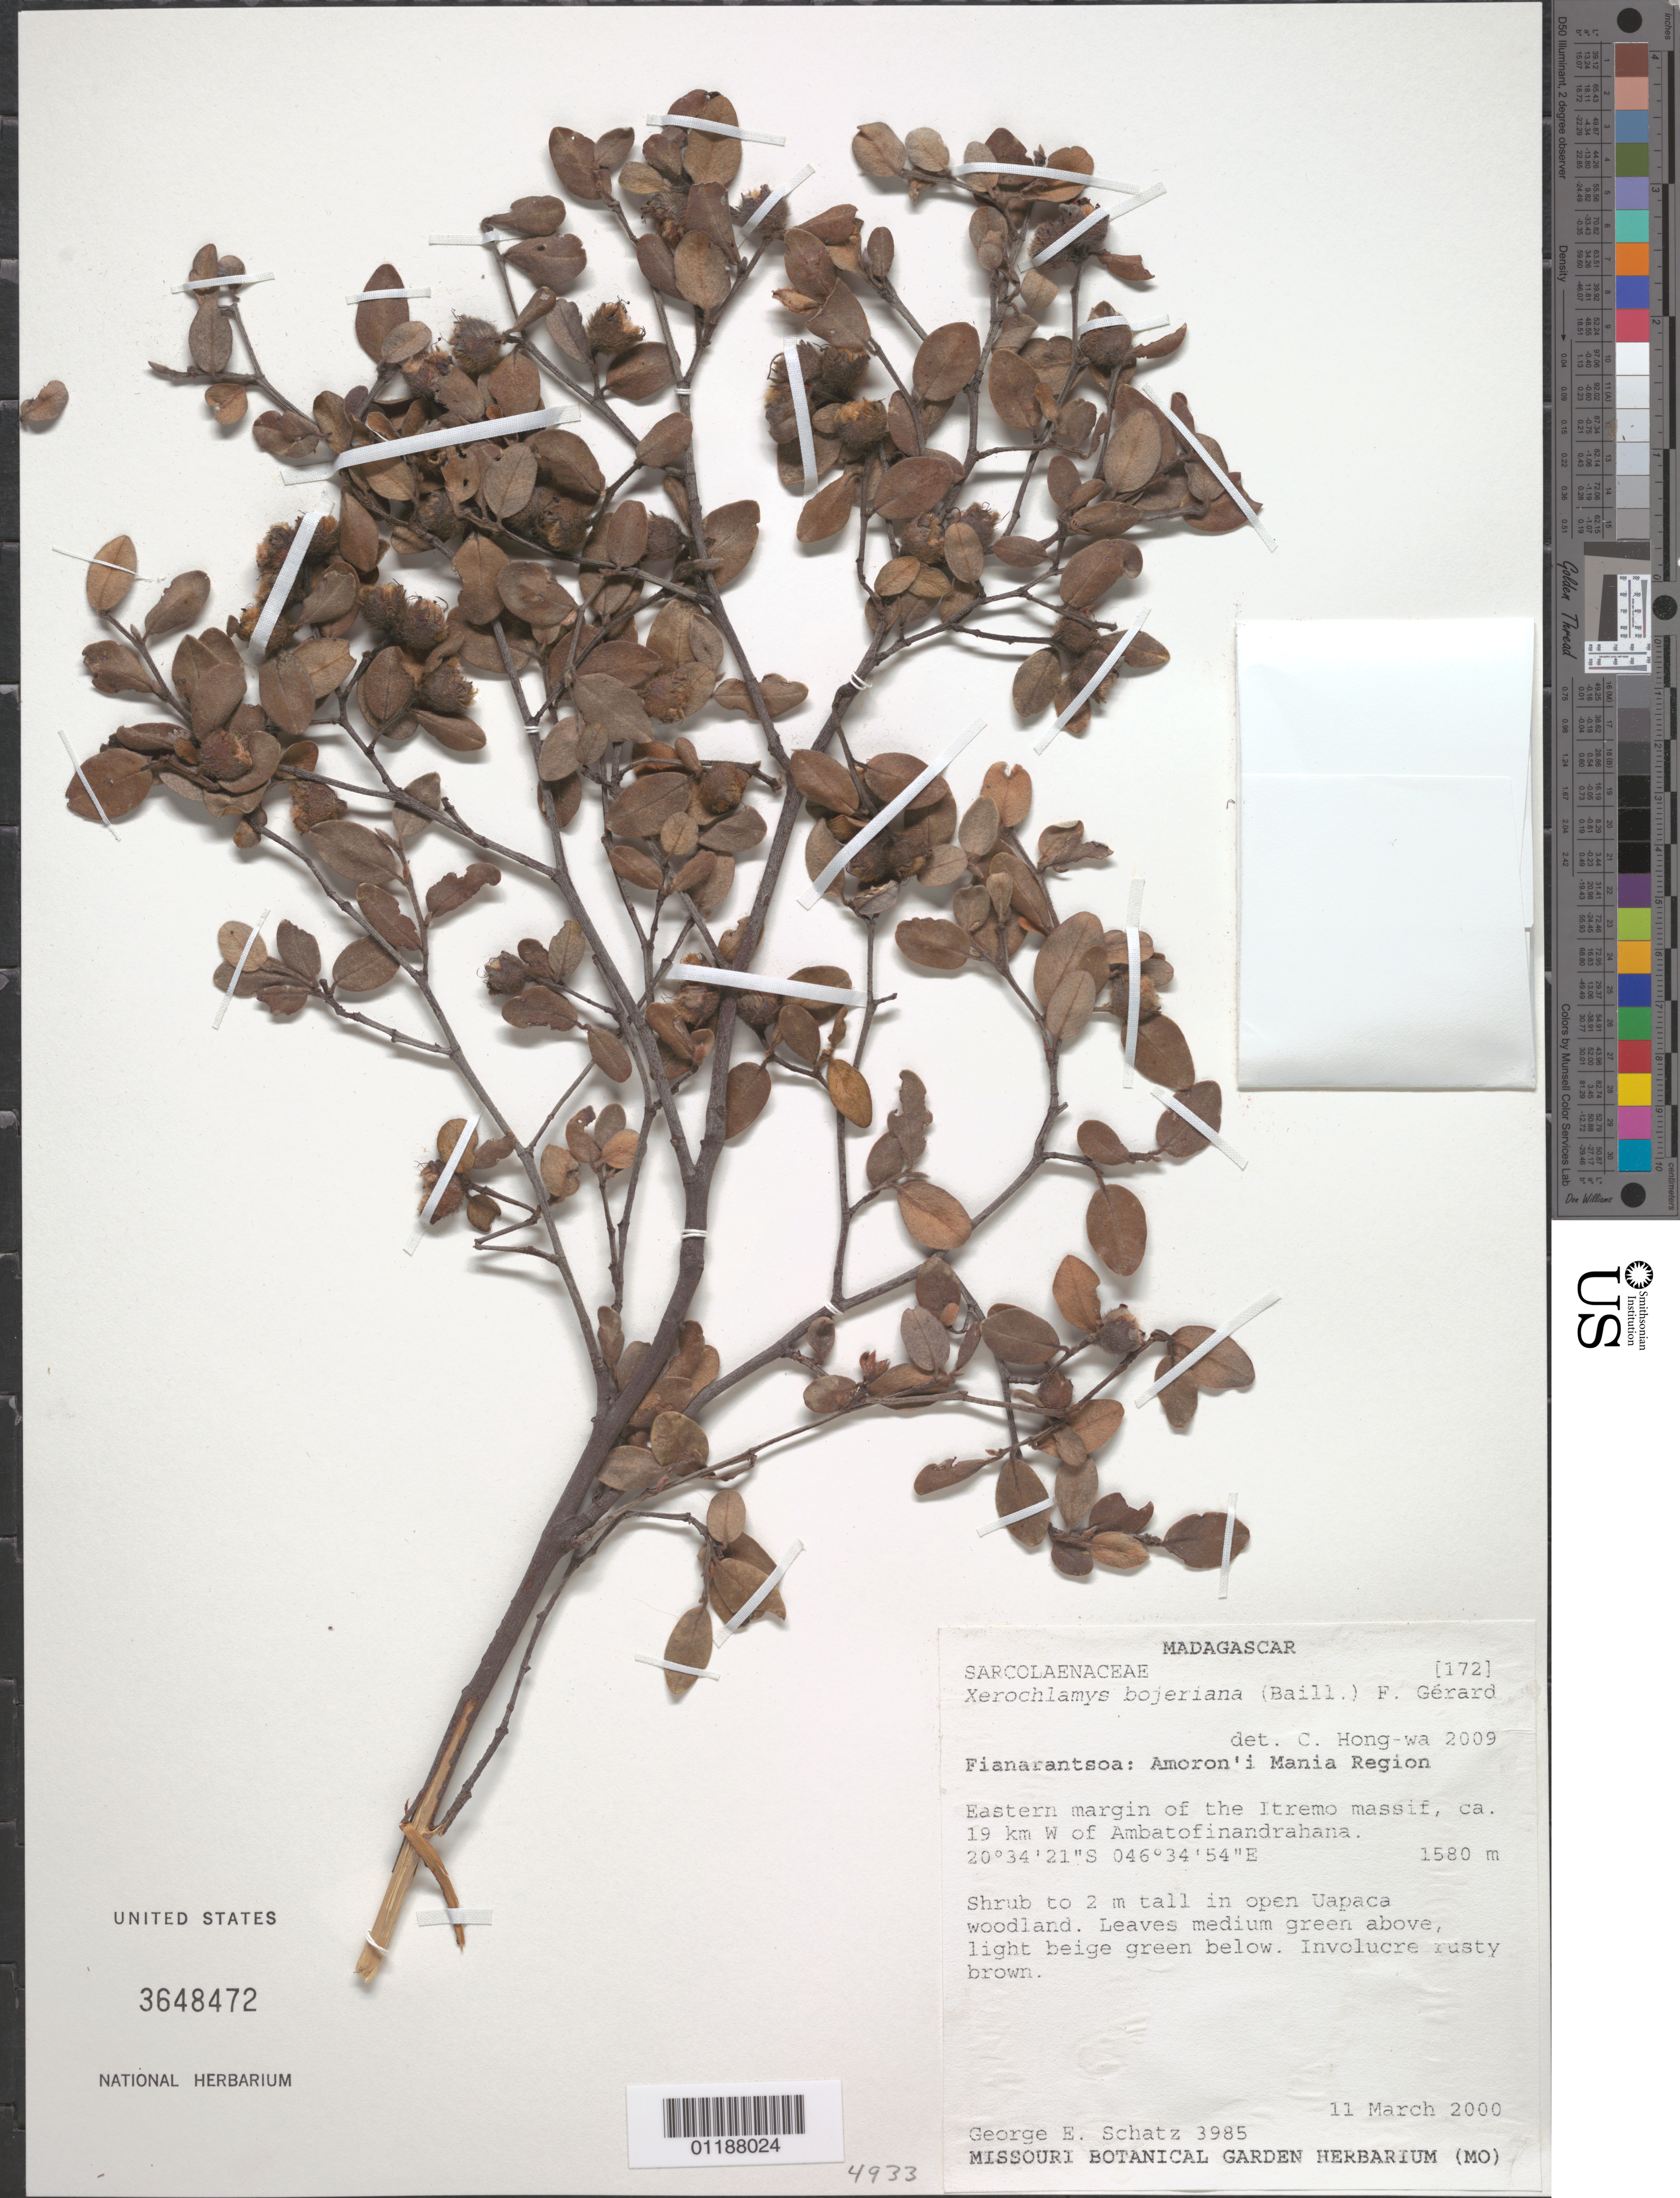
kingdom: Plantae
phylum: Tracheophyta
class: Magnoliopsida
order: Malvales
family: Sarcolaenaceae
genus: Xerochlamys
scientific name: Xerochlamys bojeriana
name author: (Baill.) F. Gérard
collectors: G. Schatz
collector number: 3985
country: Madagascar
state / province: Amoron'i Mania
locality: Eastern margin of the Itremo massif, W of Ambatofinandrahana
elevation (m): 1580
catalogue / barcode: US 3648472